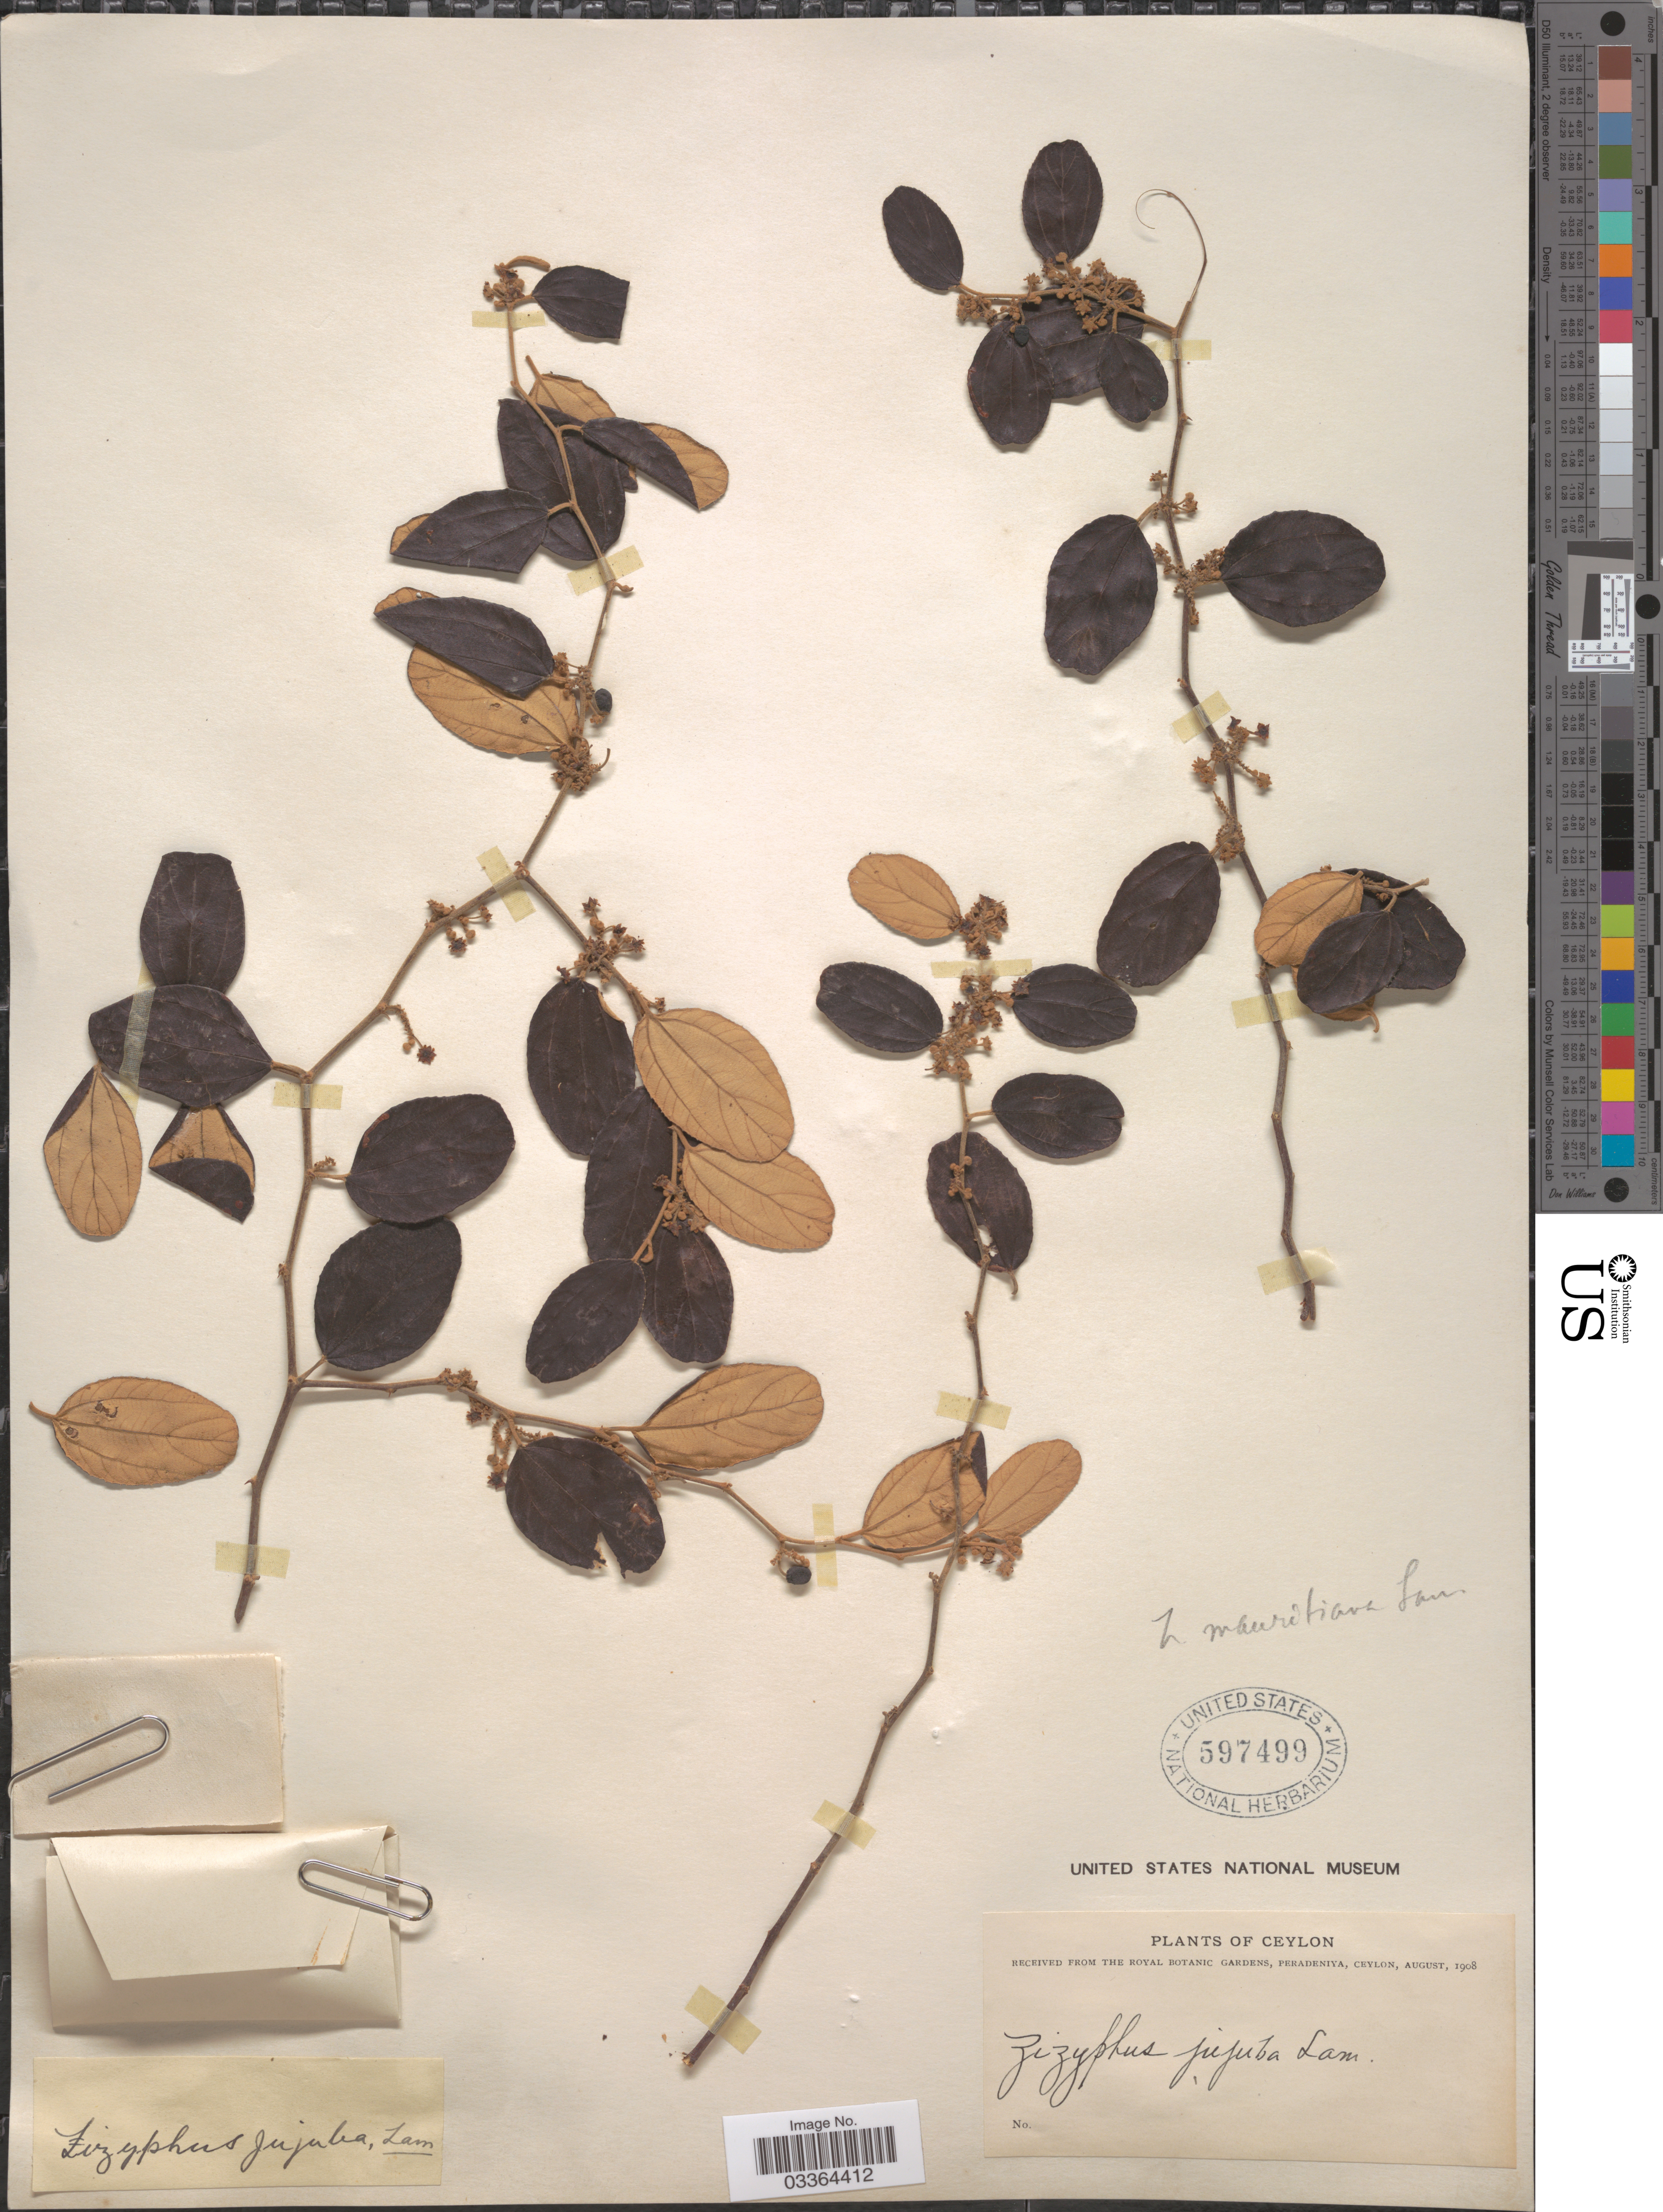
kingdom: Plantae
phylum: Tracheophyta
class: Magnoliopsida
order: Rosales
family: Rhamnaceae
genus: Ziziphus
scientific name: Ziziphus mauritiana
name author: Lam.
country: Sri Lanka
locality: Ceylon.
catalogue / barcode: US 597499